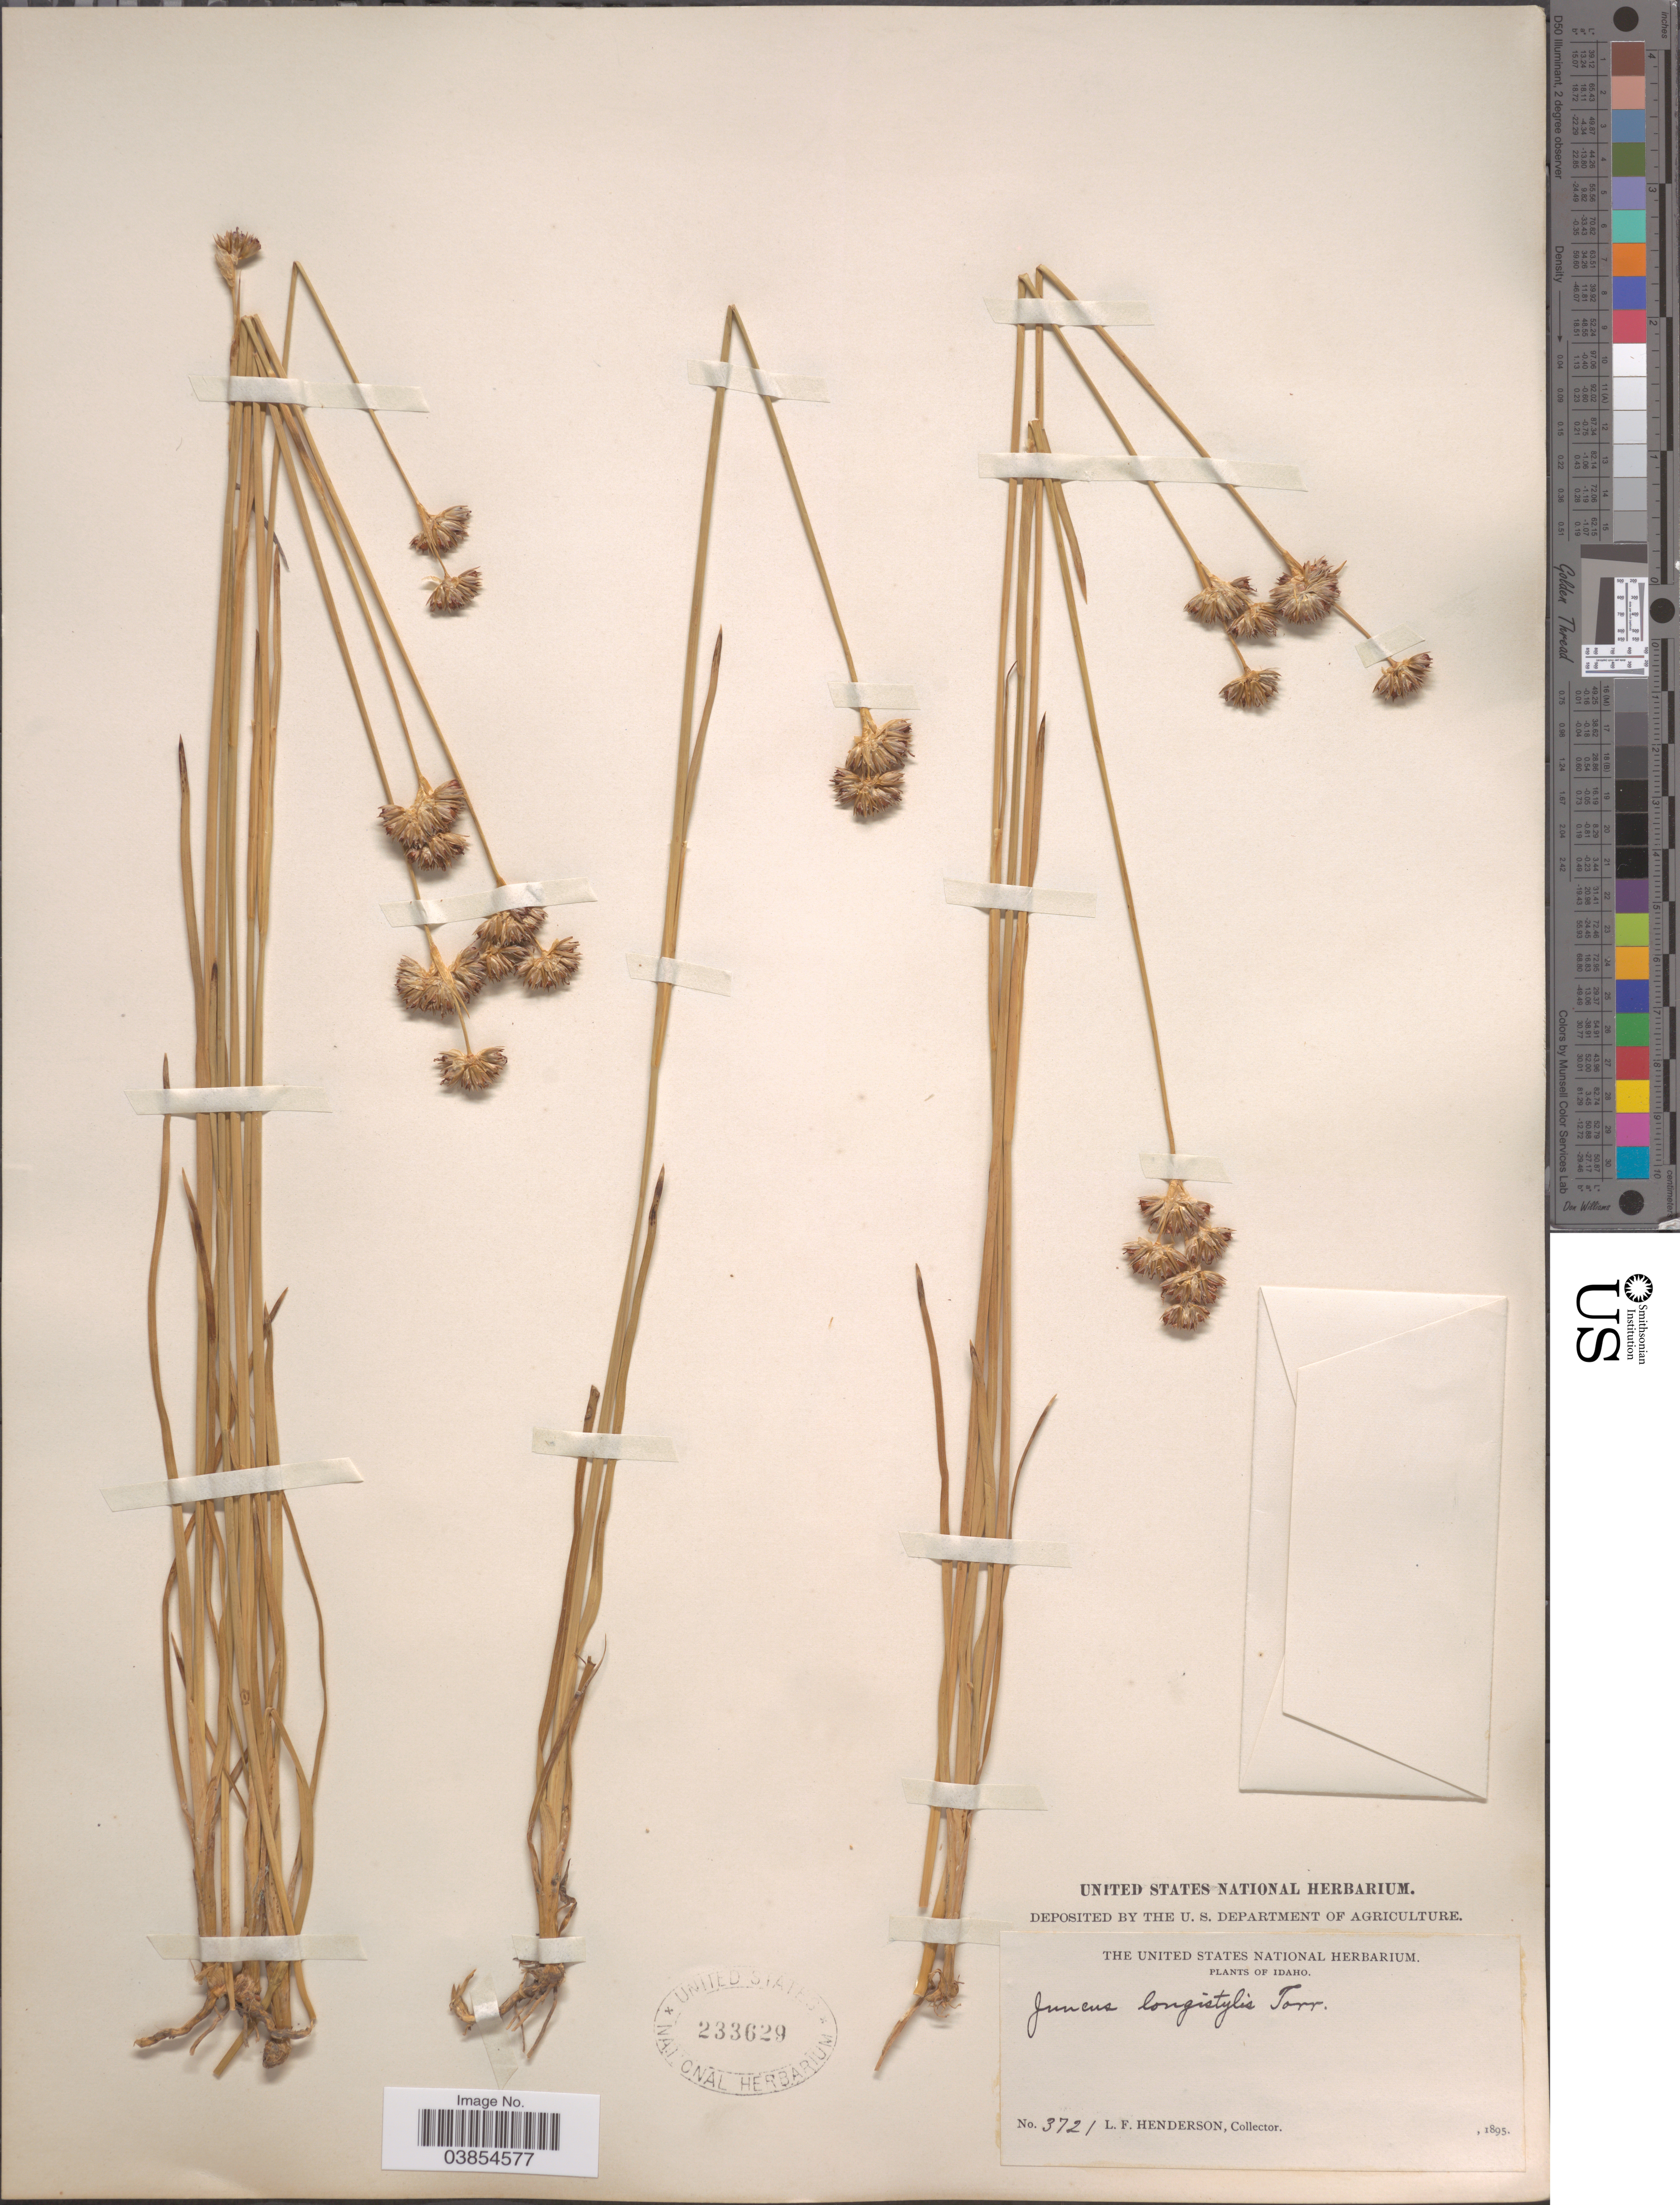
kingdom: Plantae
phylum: Tracheophyta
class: Liliopsida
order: Poales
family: Juncaceae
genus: Juncus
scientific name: Juncus longistylis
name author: Torr.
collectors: L. Henderson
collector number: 3721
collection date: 1895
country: United States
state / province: Idaho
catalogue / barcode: US 233629